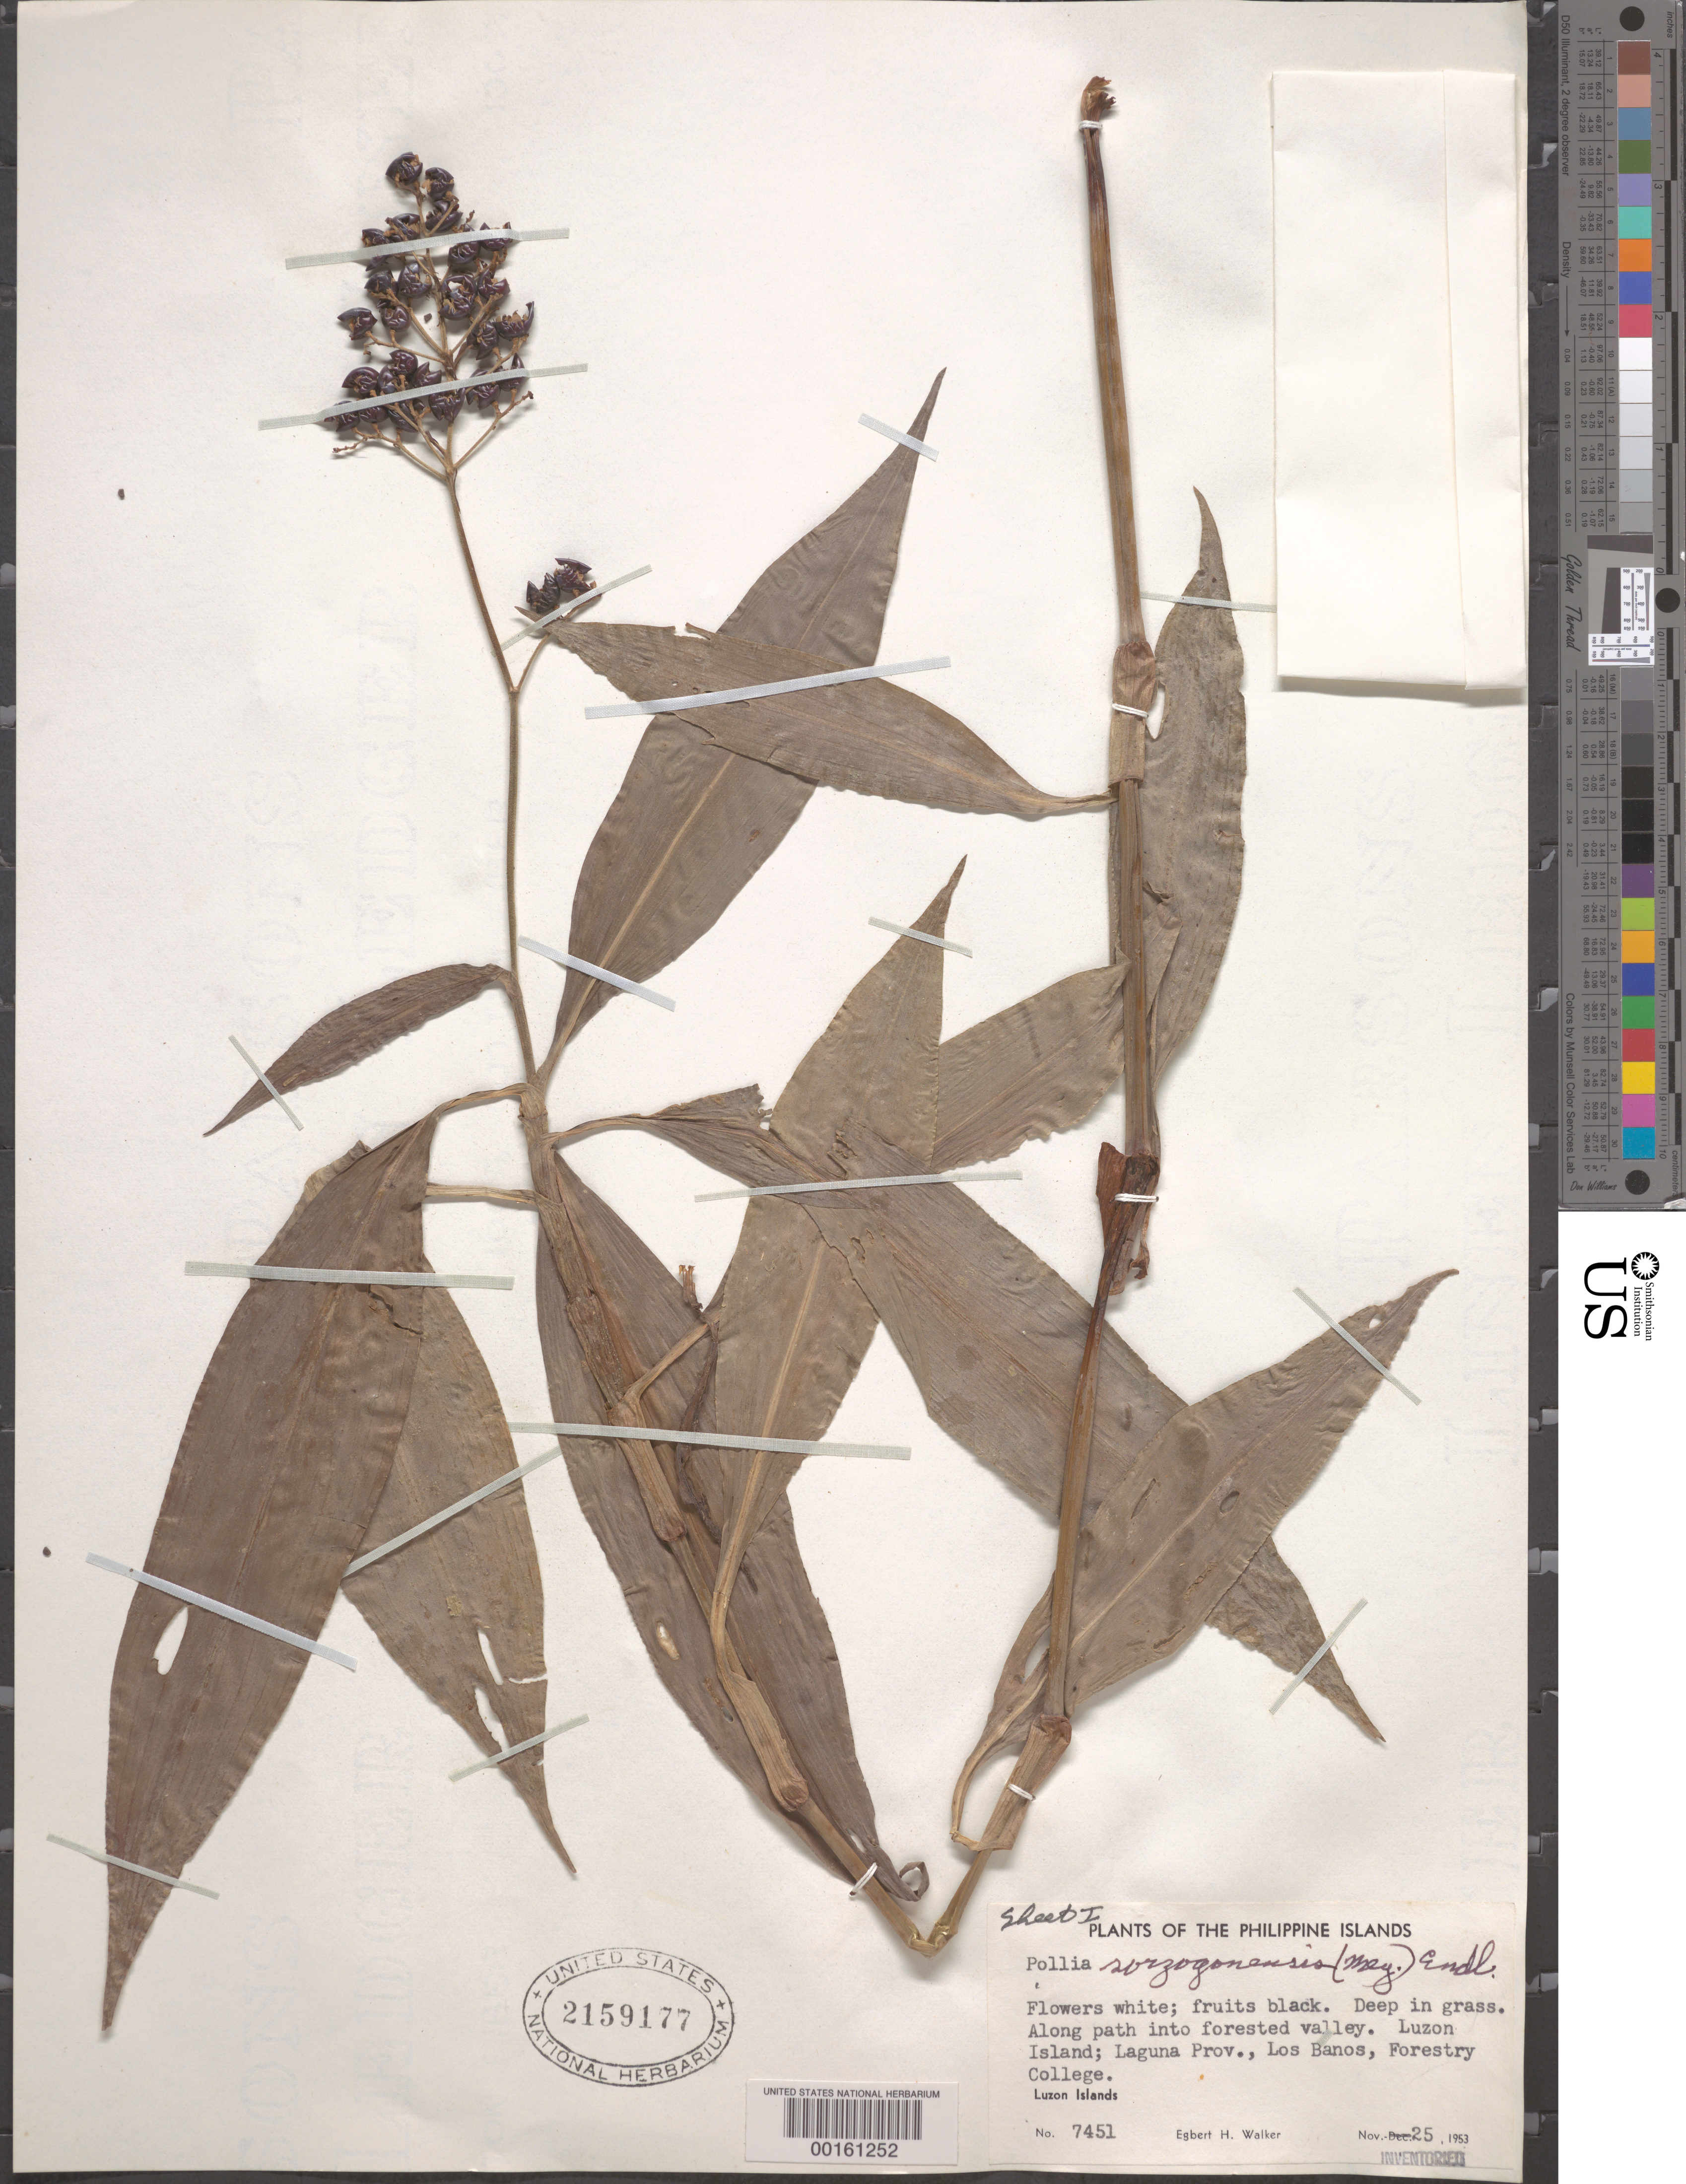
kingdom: Plantae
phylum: Tracheophyta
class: Liliopsida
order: Commelinales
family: Commelinaceae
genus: Pollia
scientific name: Pollia secundiflora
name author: (Blume) Bakh. f.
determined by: Strong, Mark T., (BOT), Smithsonian Institution - National Museum of Natural History (UNITED STATES)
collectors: E. H. Walker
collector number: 7451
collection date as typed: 25 Nov 1953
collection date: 1953-11-25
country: Philippines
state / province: Calabarzon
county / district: Laguna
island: Luzon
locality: Los banos, forestry college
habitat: Along path into forested valley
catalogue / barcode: US 2159177